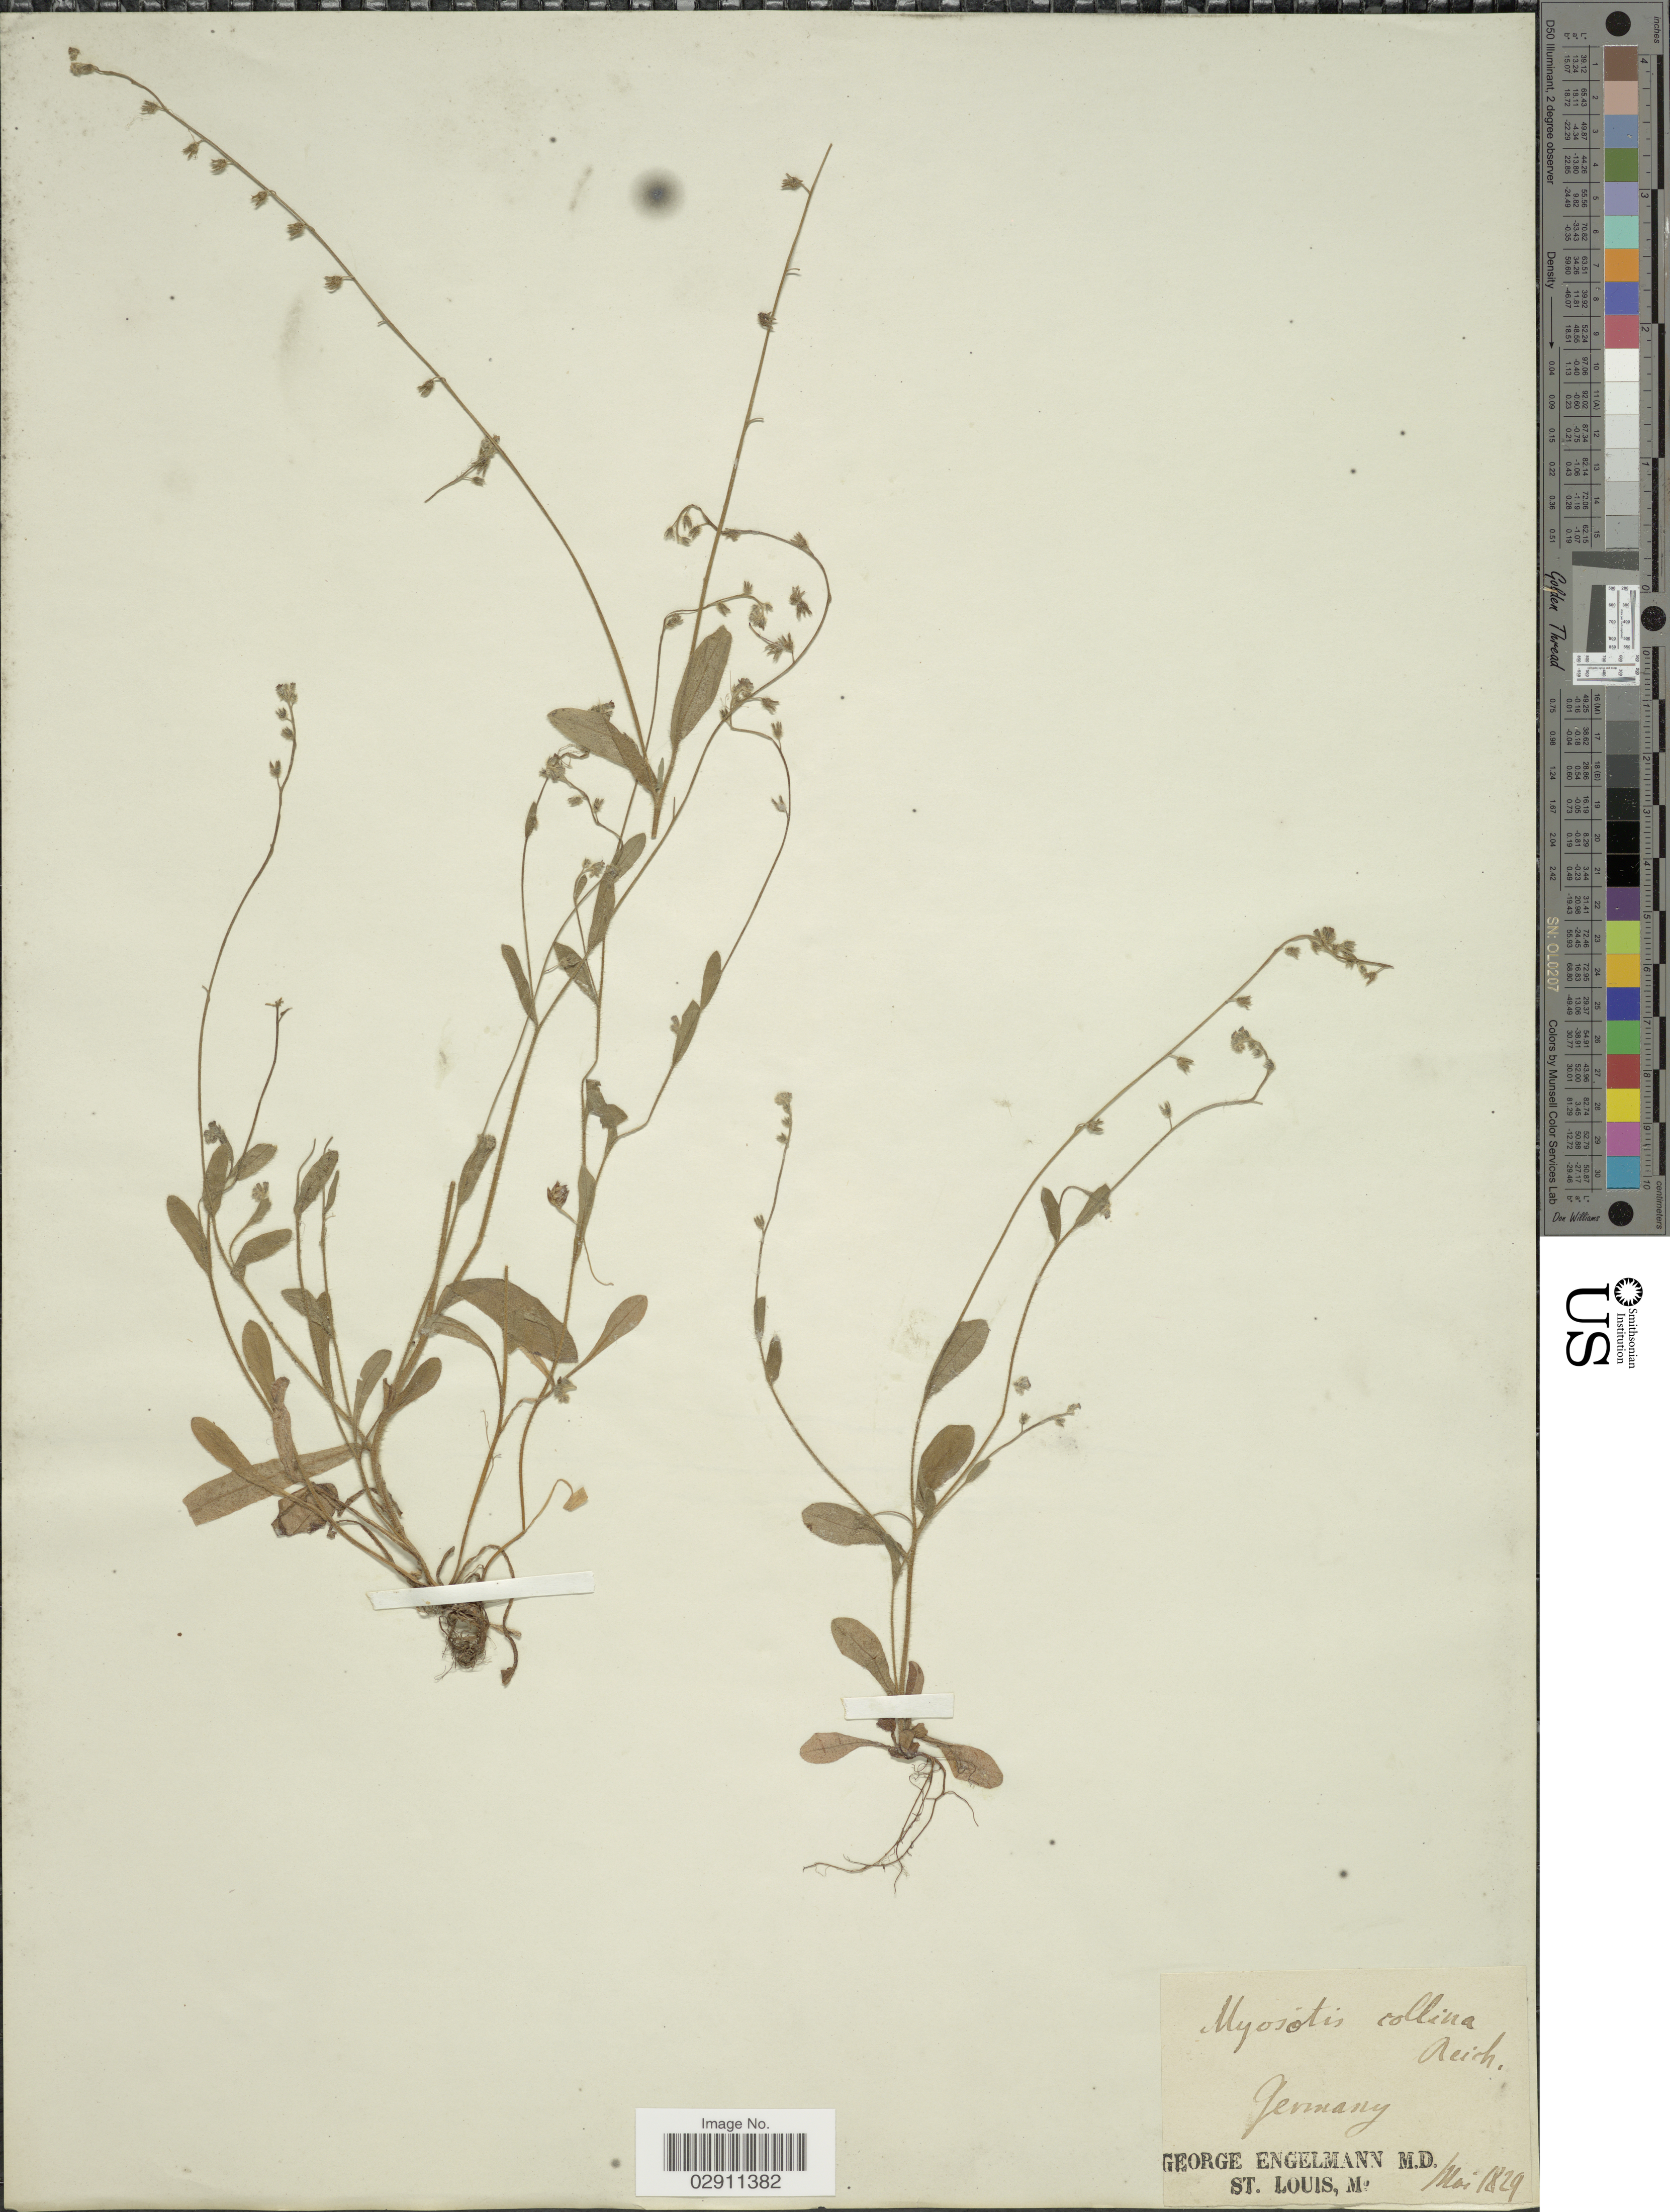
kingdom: Plantae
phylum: Tracheophyta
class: Magnoliopsida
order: Boraginales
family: Boraginaceae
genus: Myosotis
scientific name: Myosotis ramosissima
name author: Rochel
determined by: Goldman, Doug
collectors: G. Engelmann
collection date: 1829-05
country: Germany